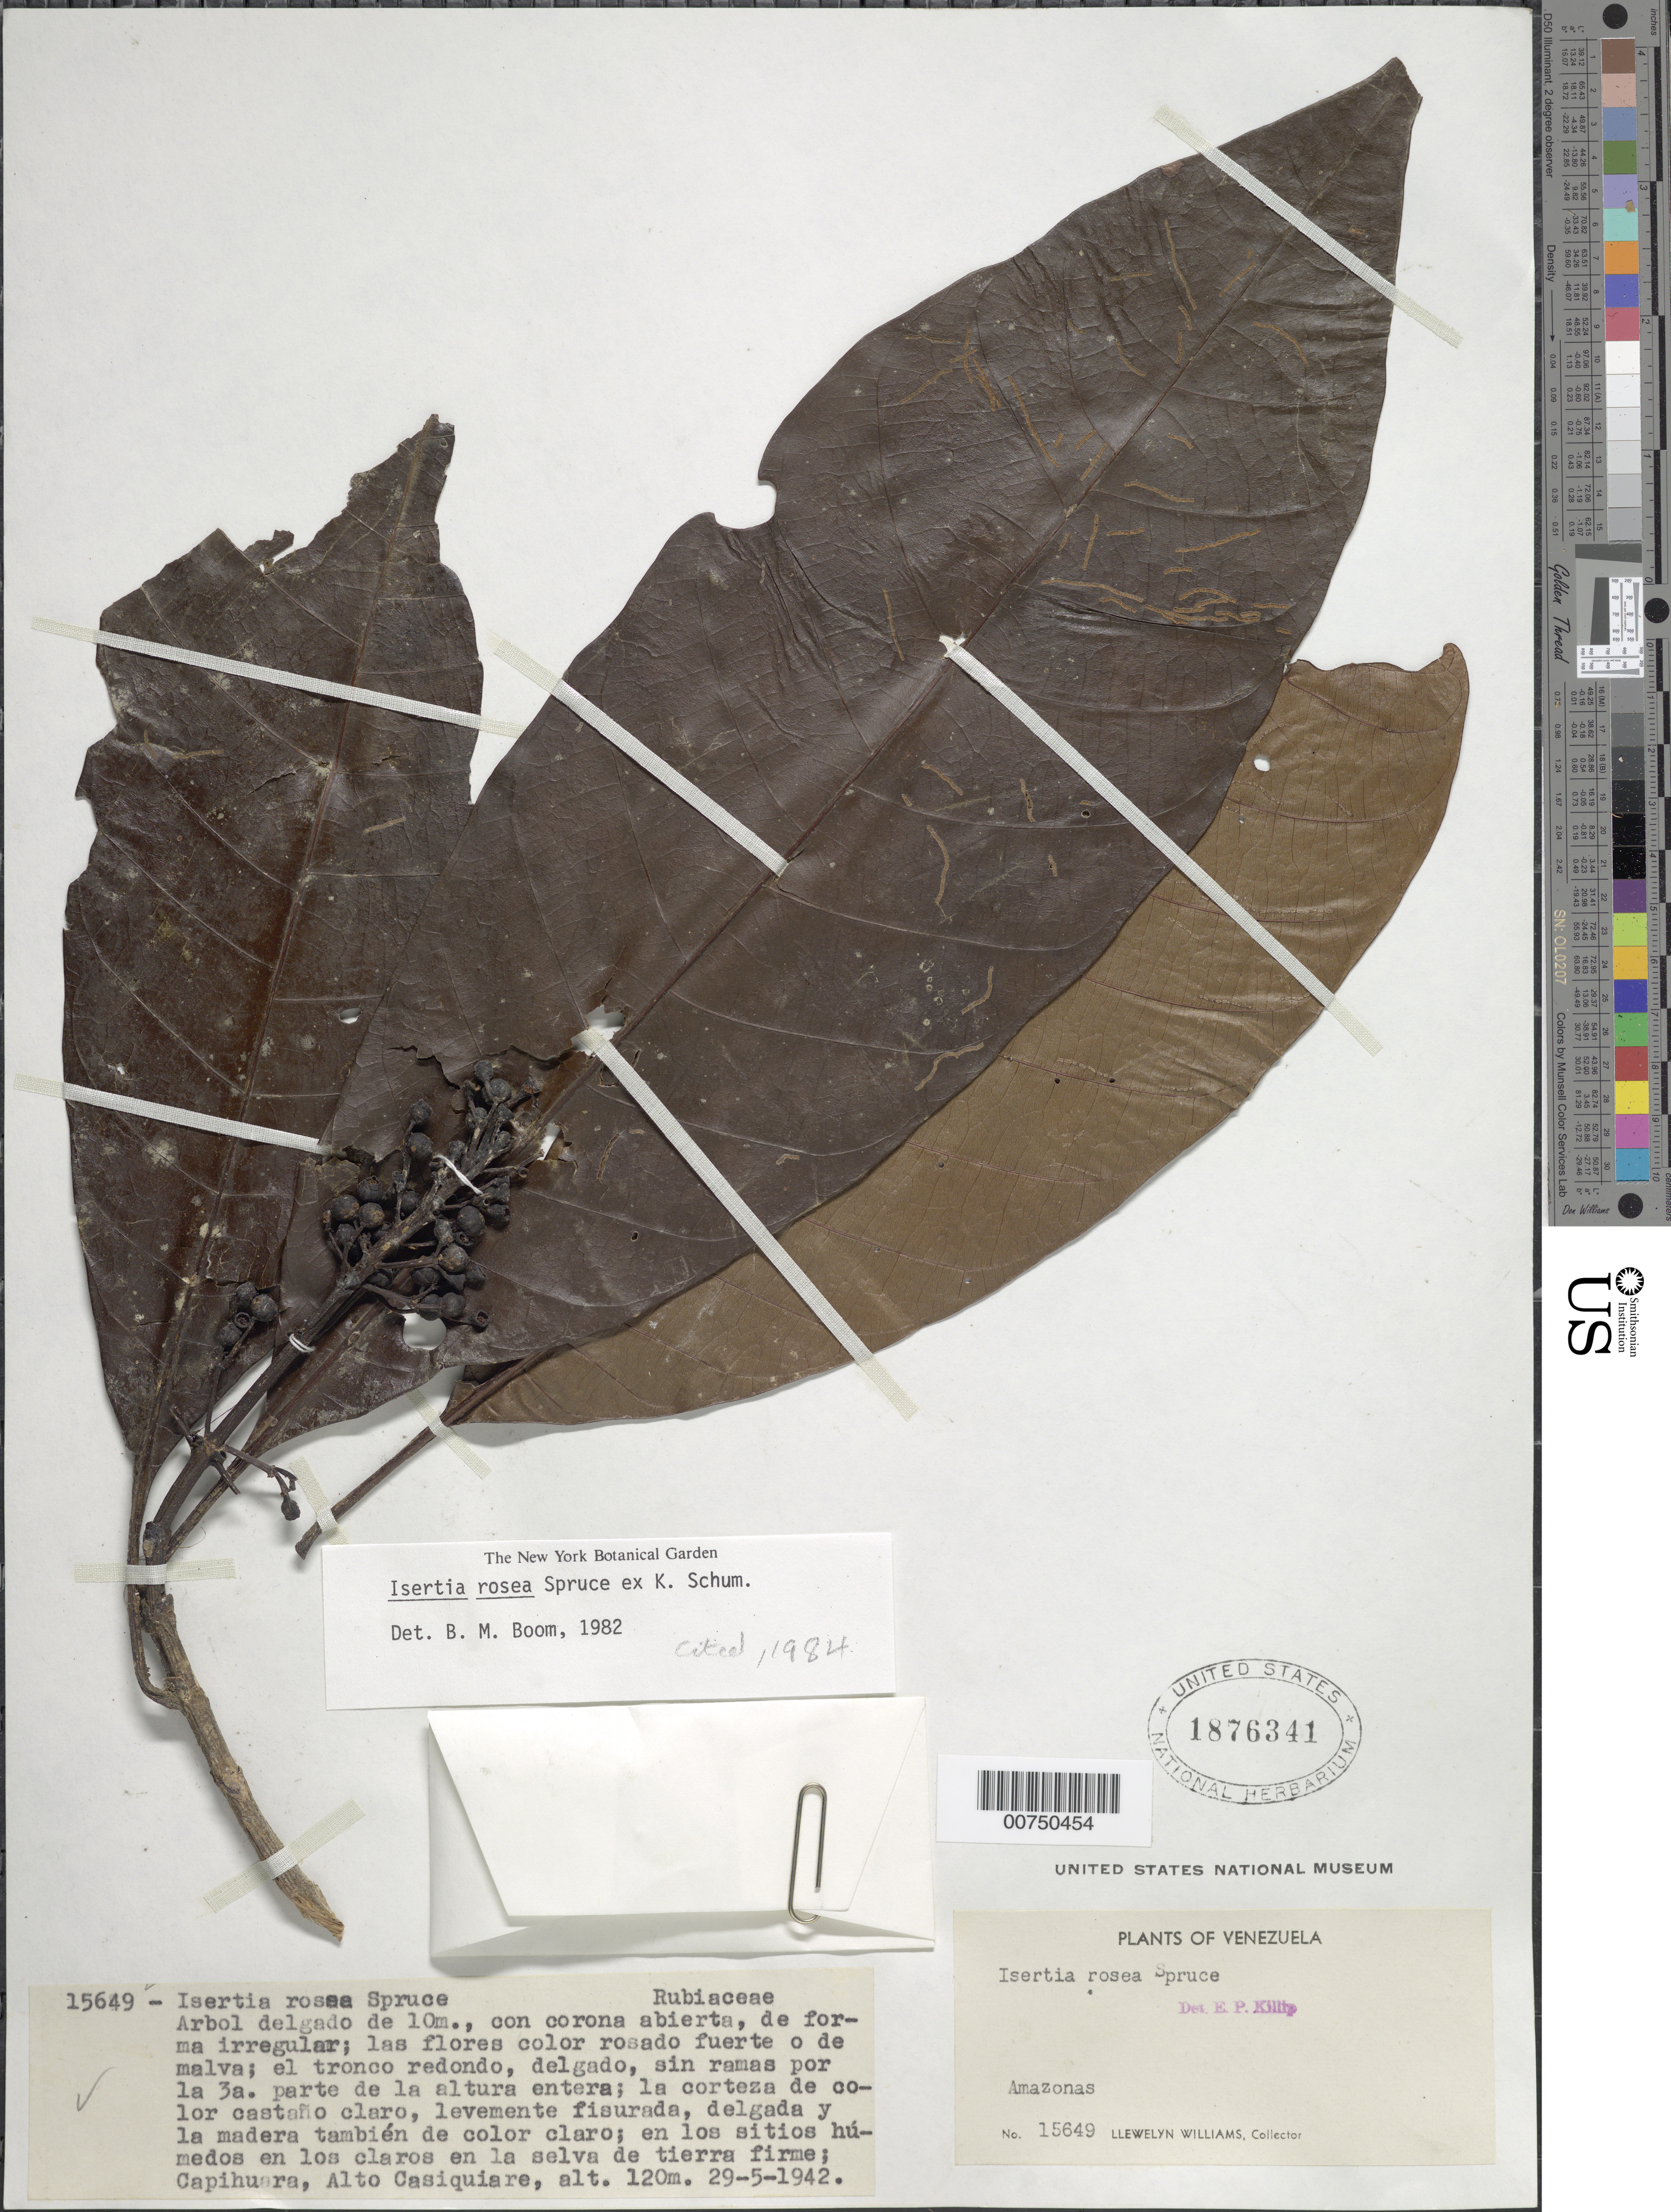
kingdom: Plantae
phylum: Tracheophyta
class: Magnoliopsida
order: Gentianales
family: Rubiaceae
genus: Isertia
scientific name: Isertia rosea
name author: Spruce ex K. Schum.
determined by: Boom, B. M.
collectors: Ll. Williams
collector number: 15649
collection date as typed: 29-May-42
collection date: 1942-05-29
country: Venezuela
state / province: Amazonas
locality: Capihuara, Alto Casiquiare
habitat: Sitios humedos en los claros en la selva de tierra firme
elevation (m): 120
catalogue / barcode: US 1876341